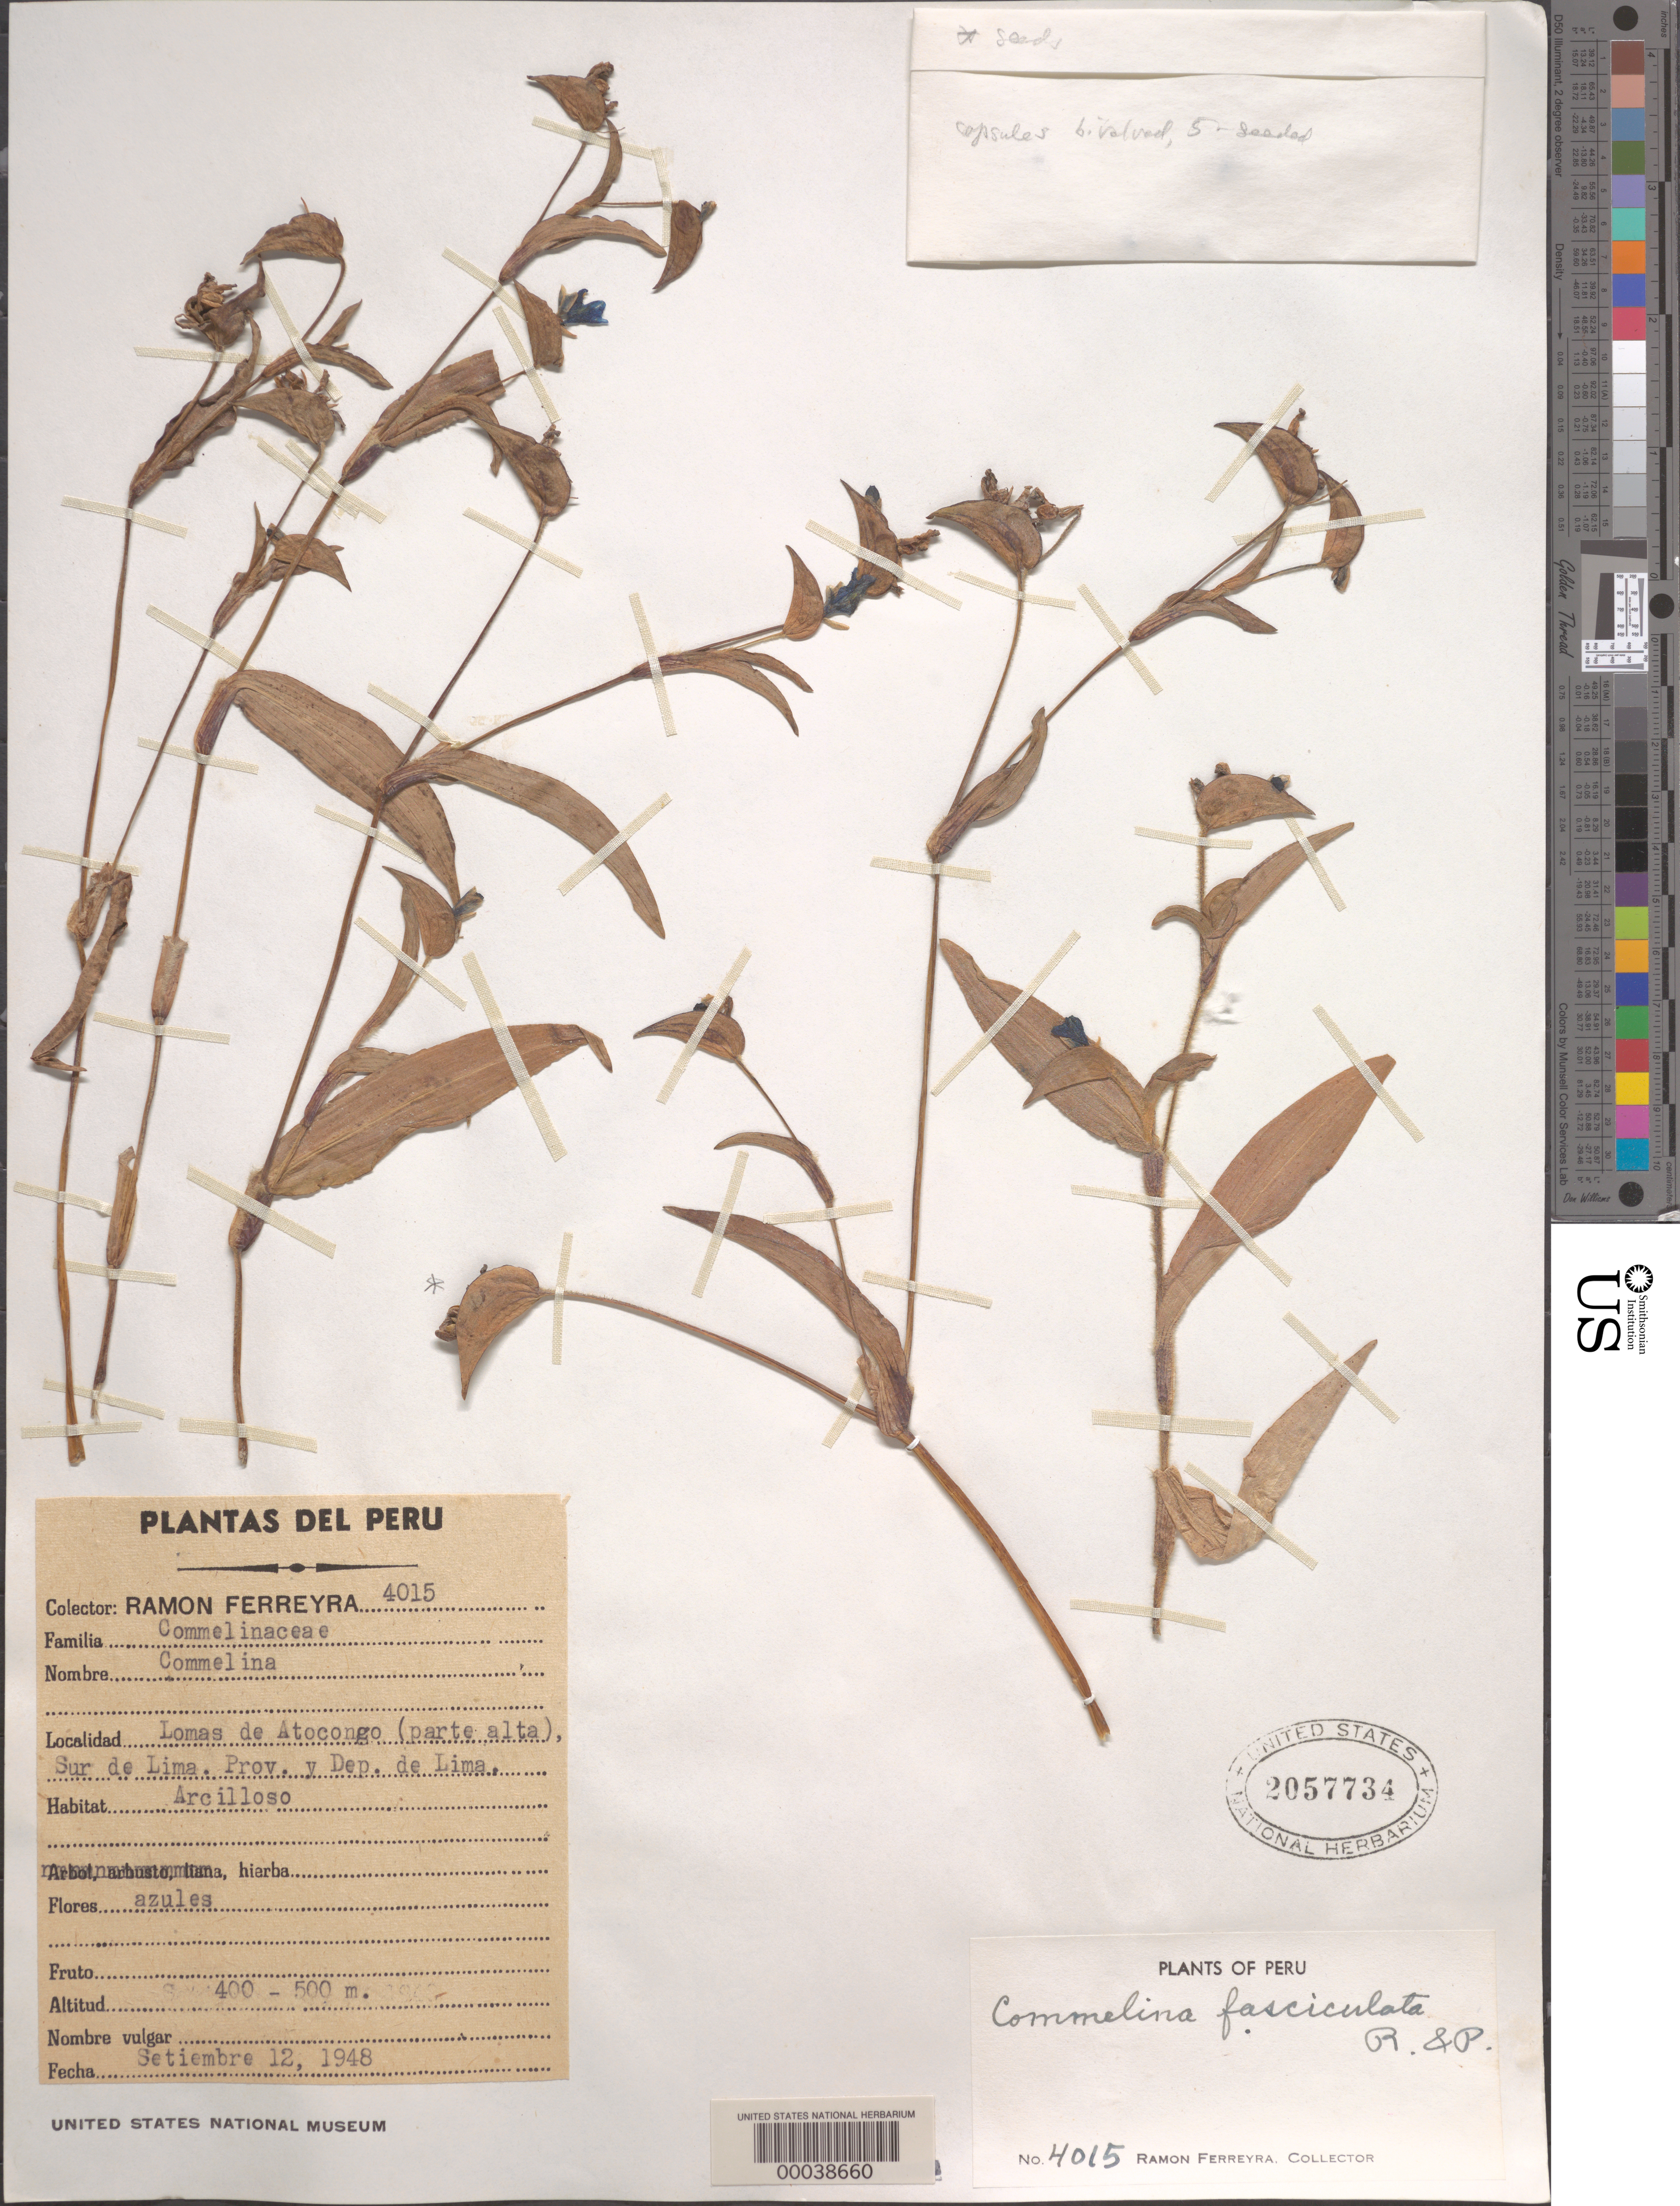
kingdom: Plantae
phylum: Tracheophyta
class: Liliopsida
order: Commelinales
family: Commelinaceae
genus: Commelina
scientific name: Commelina fasciculata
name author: Ruiz & Pav.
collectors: R. A. Ferreyra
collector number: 4015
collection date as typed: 12 Sep 1948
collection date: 1948-09-12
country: Peru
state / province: Lima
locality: Lomas de atocongo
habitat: Clayey soil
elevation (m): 400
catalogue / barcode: US 2057734